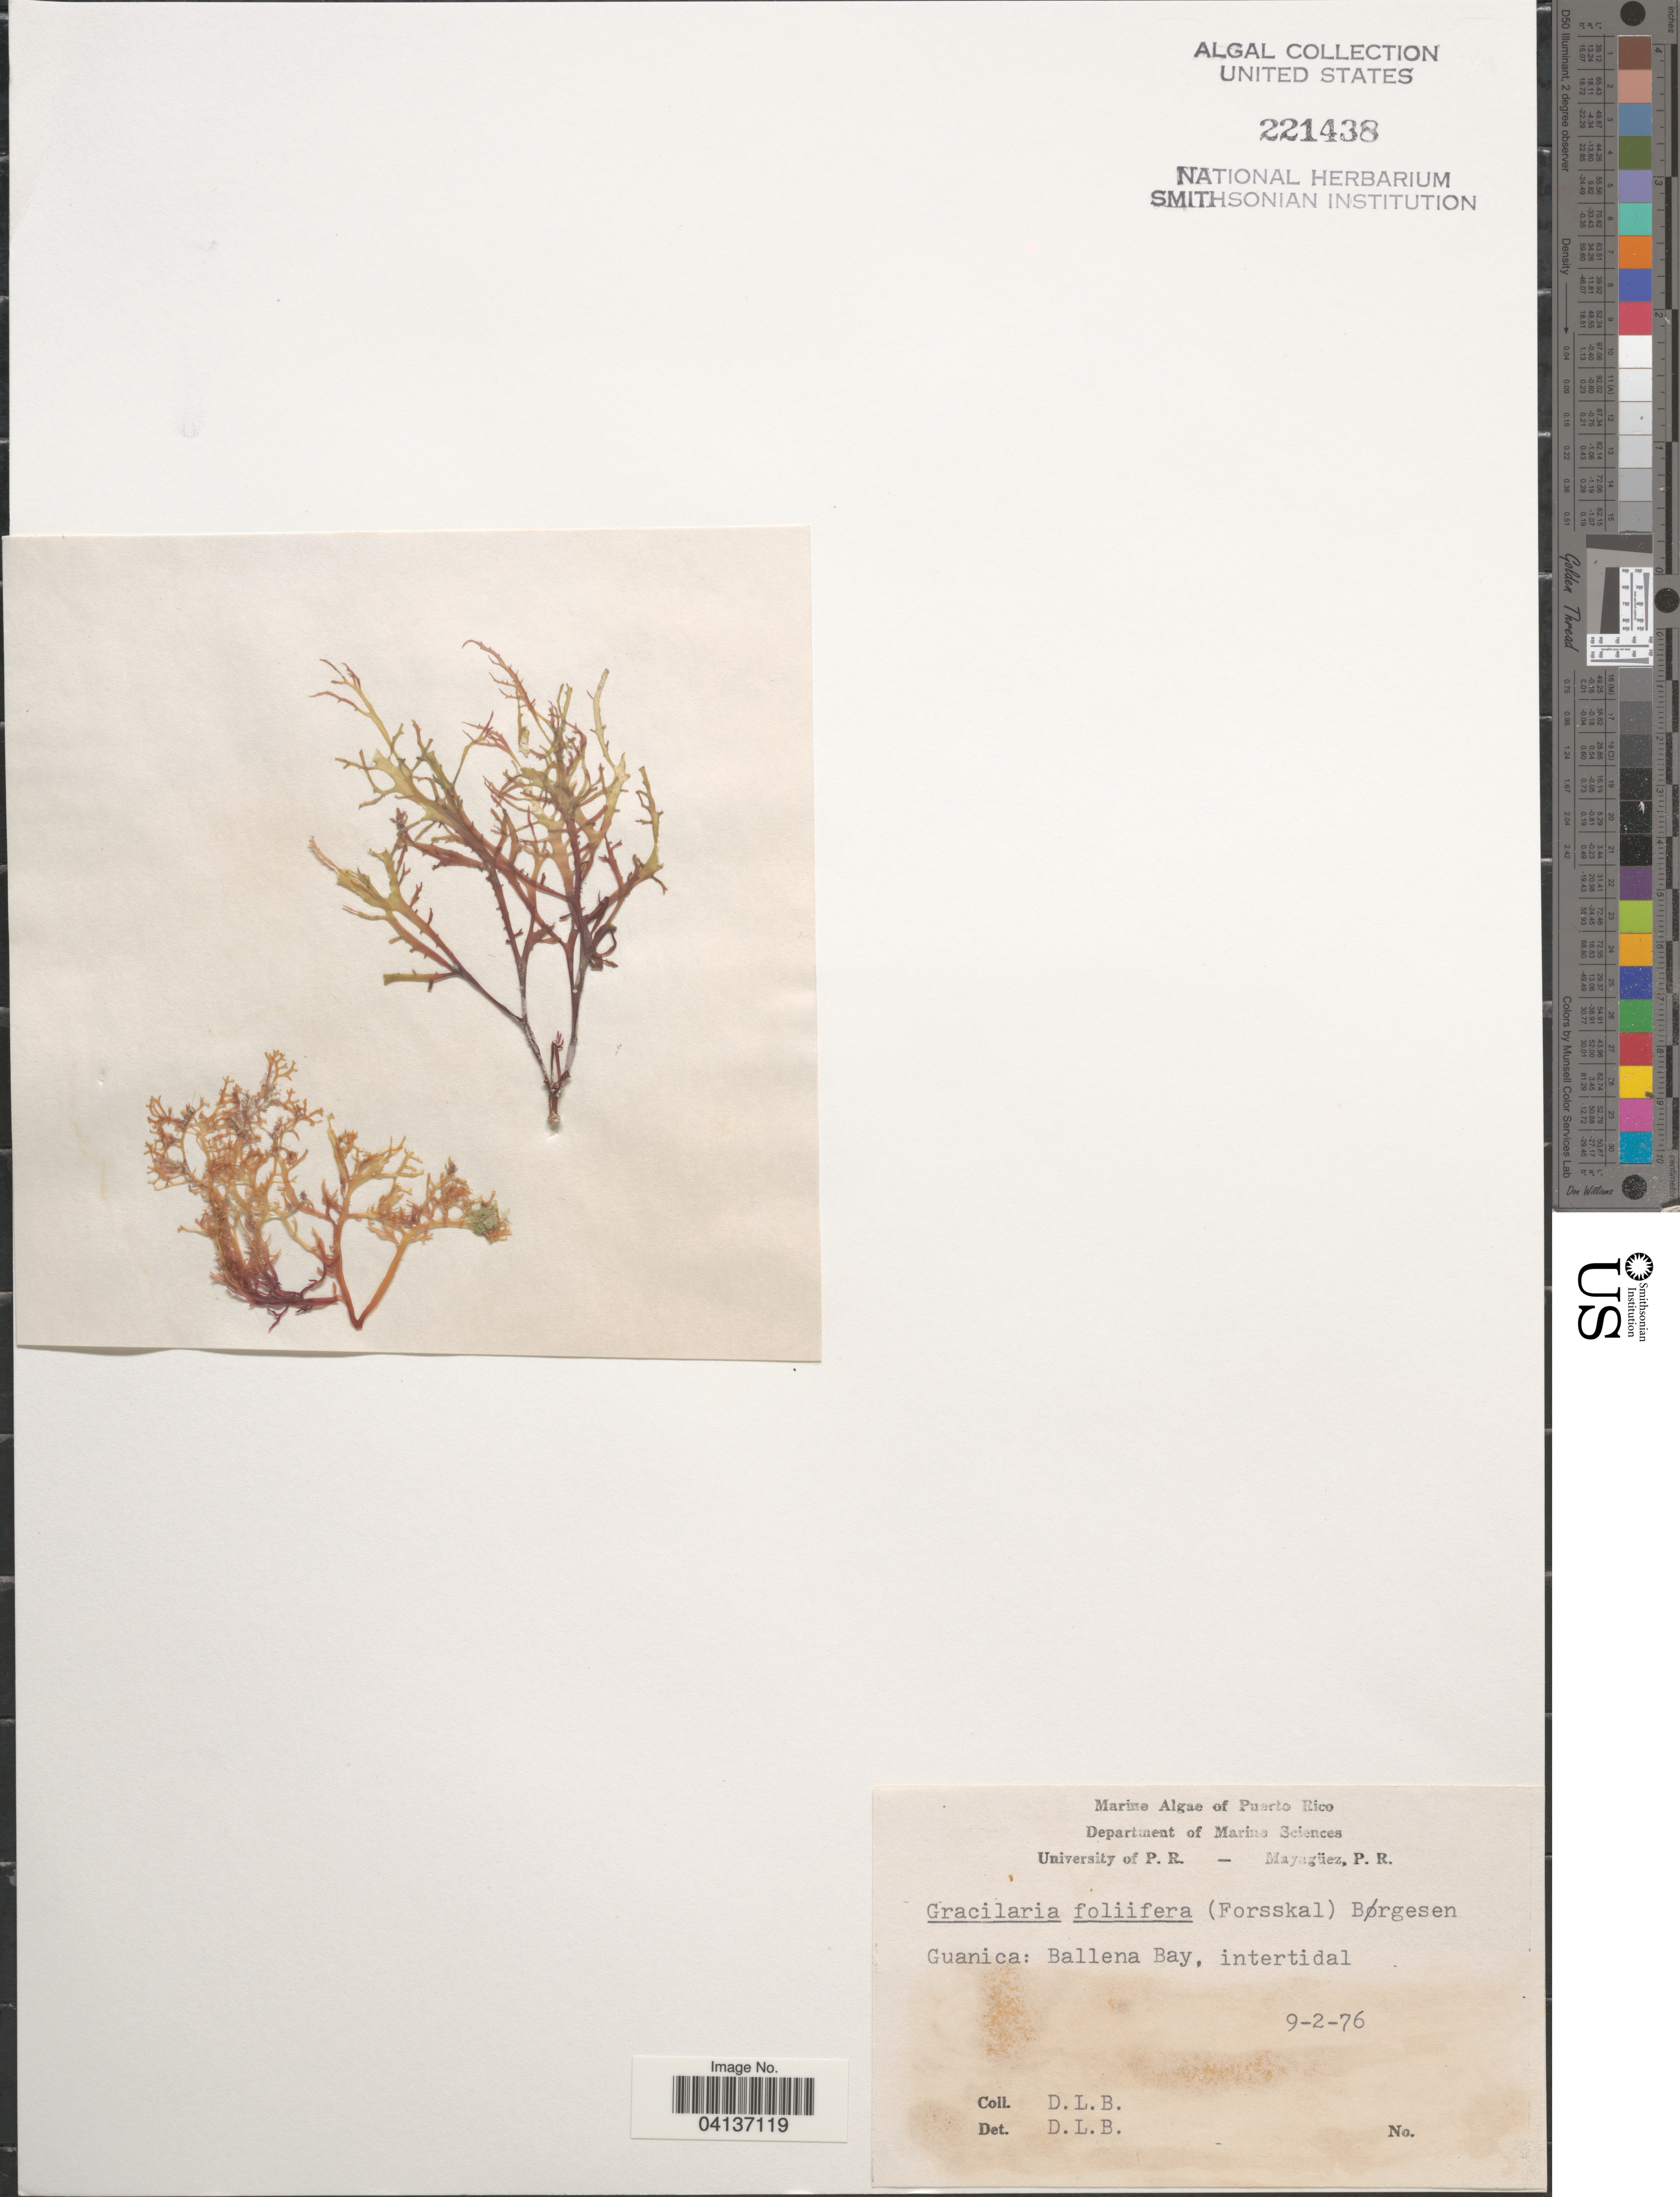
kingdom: Plantae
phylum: Rhodophyta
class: Florideophyceae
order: Gracilariales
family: Gracilariaceae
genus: Gracilaria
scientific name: Gracilaria foliifera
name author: (Forssk.) Børgesen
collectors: D. L. B.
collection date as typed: Transcribed d/m/y: 9/2/76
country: Puerto Rico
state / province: Guánica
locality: Ballena Bay.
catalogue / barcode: US 221438